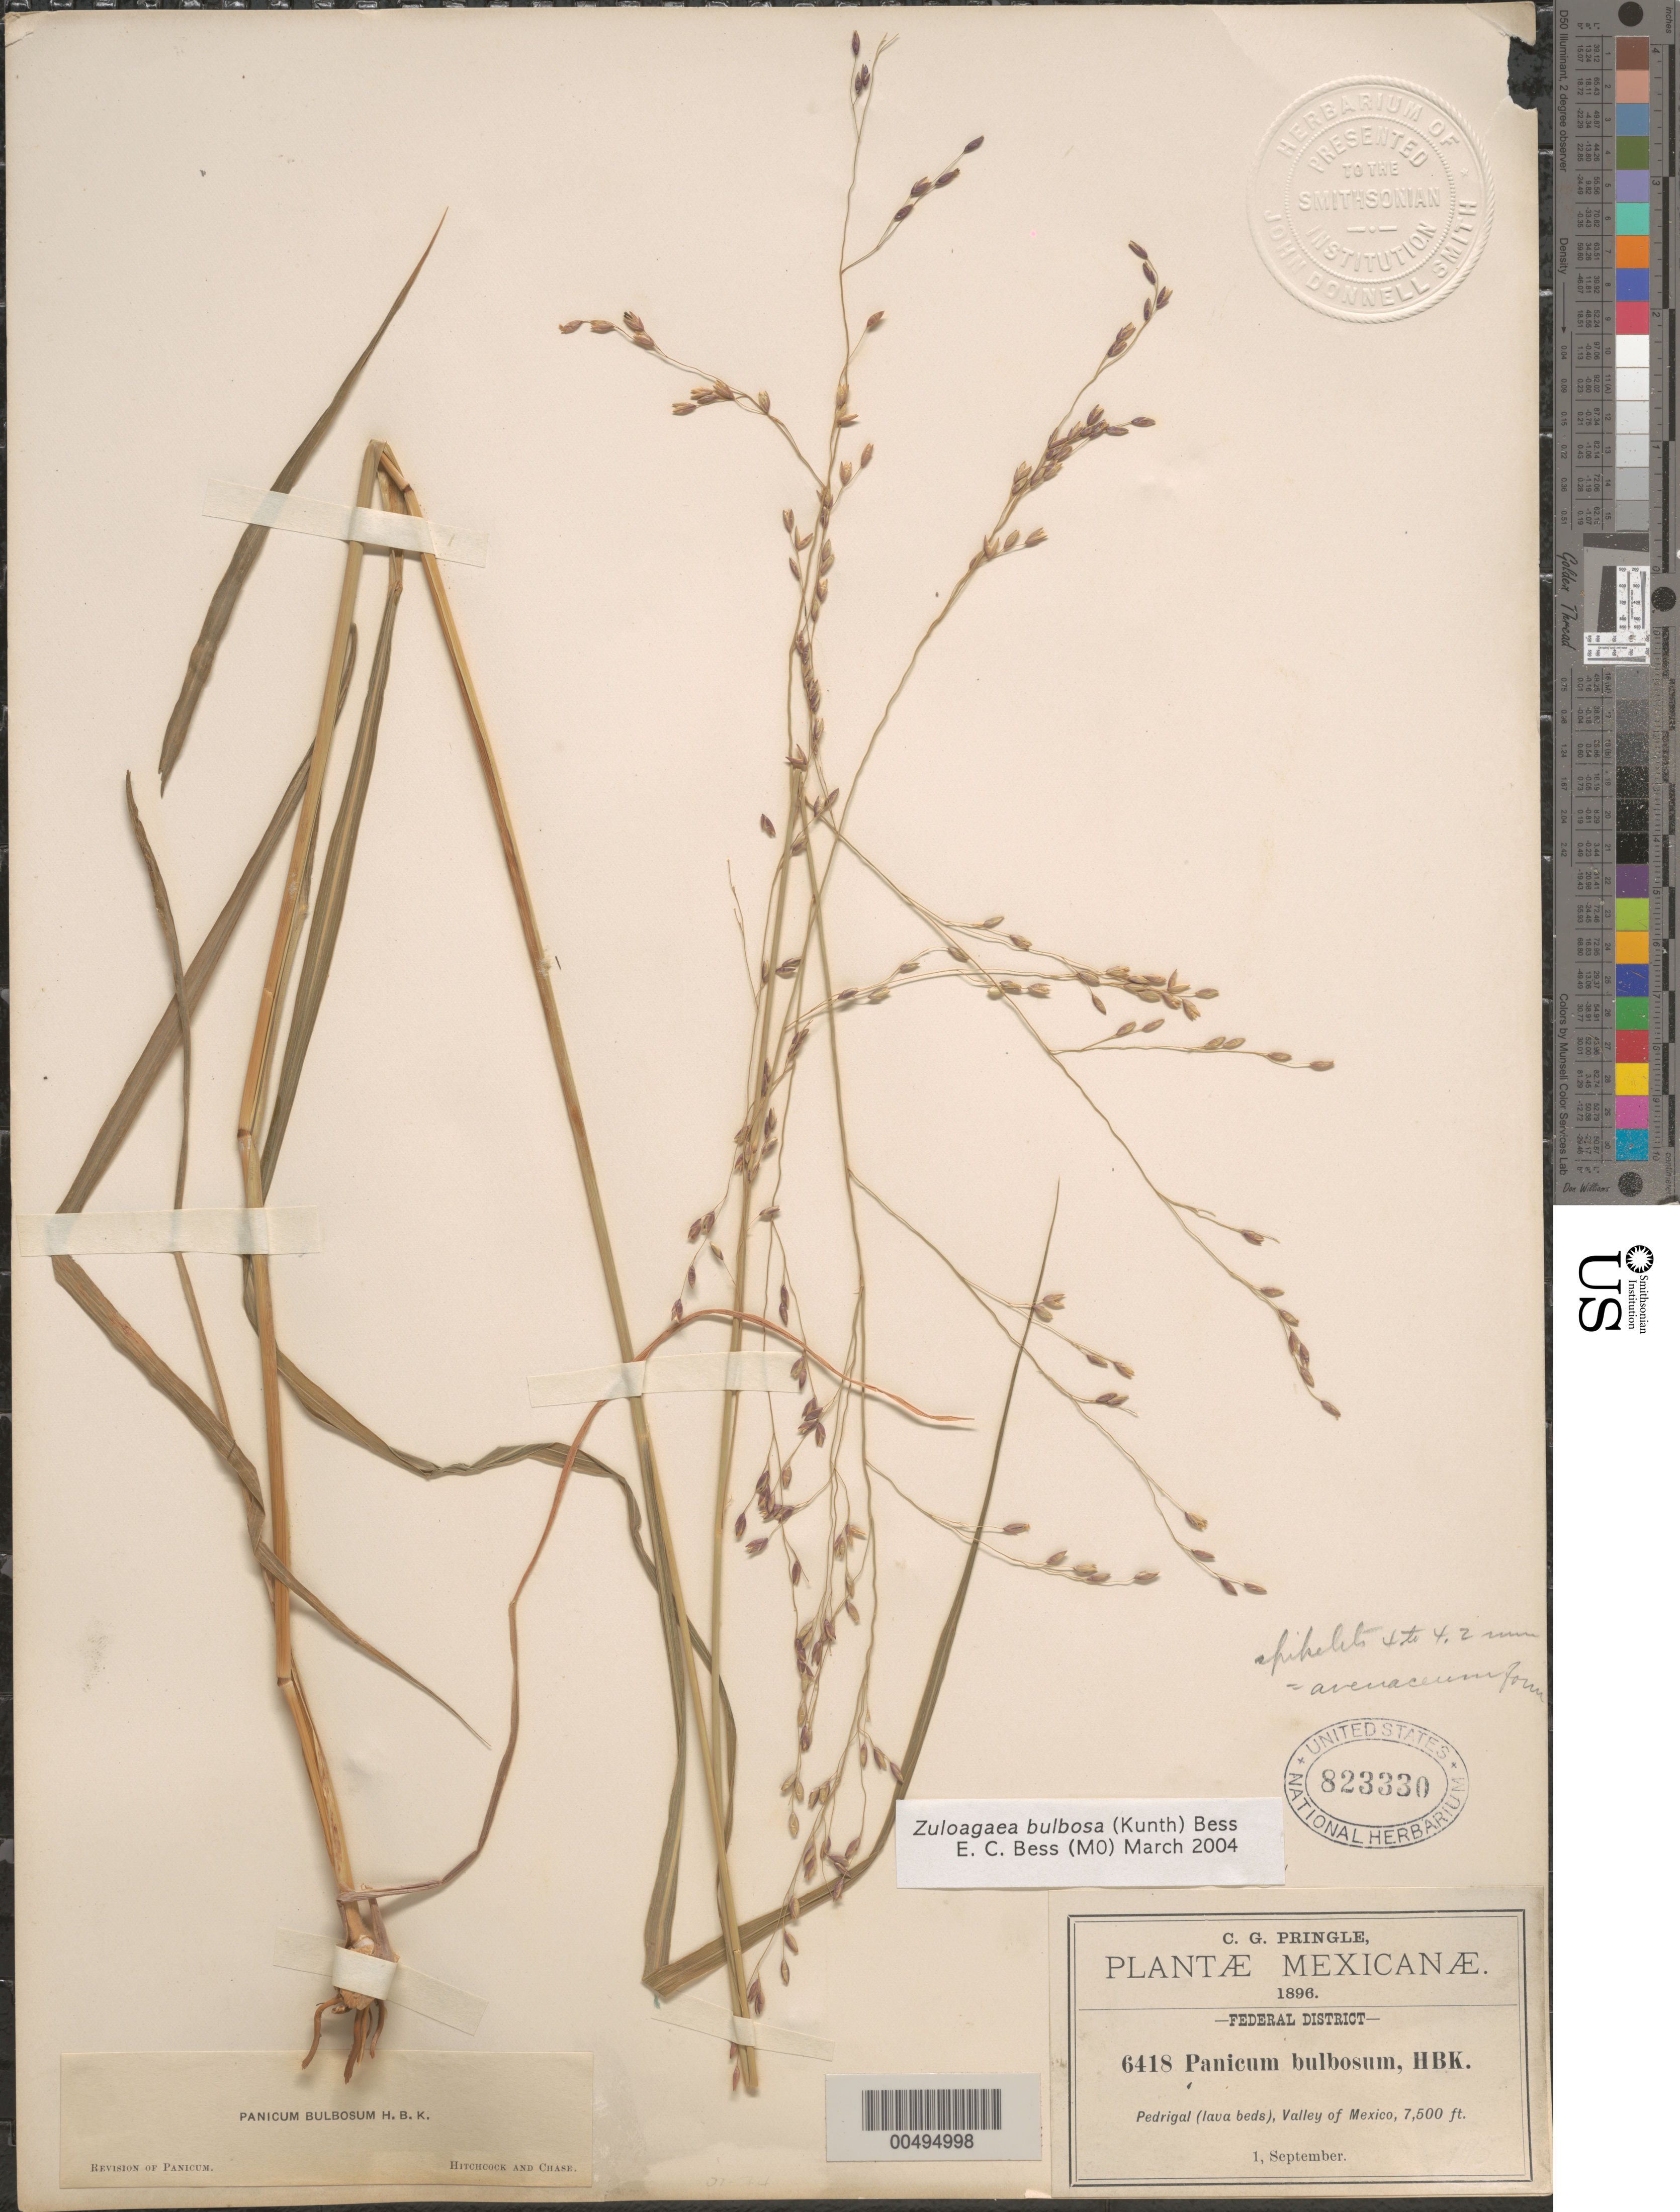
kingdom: Plantae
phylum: Tracheophyta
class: Liliopsida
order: Poales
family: Poaceae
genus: Panicum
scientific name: Panicum bulbosum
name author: Kunth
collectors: C. G. Pringle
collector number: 6418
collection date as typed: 1 Sep 1896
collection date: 1896-09-01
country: Mexico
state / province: Distrito Federal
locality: Pedrigal, Valley of Mexico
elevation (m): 2286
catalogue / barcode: US 823330